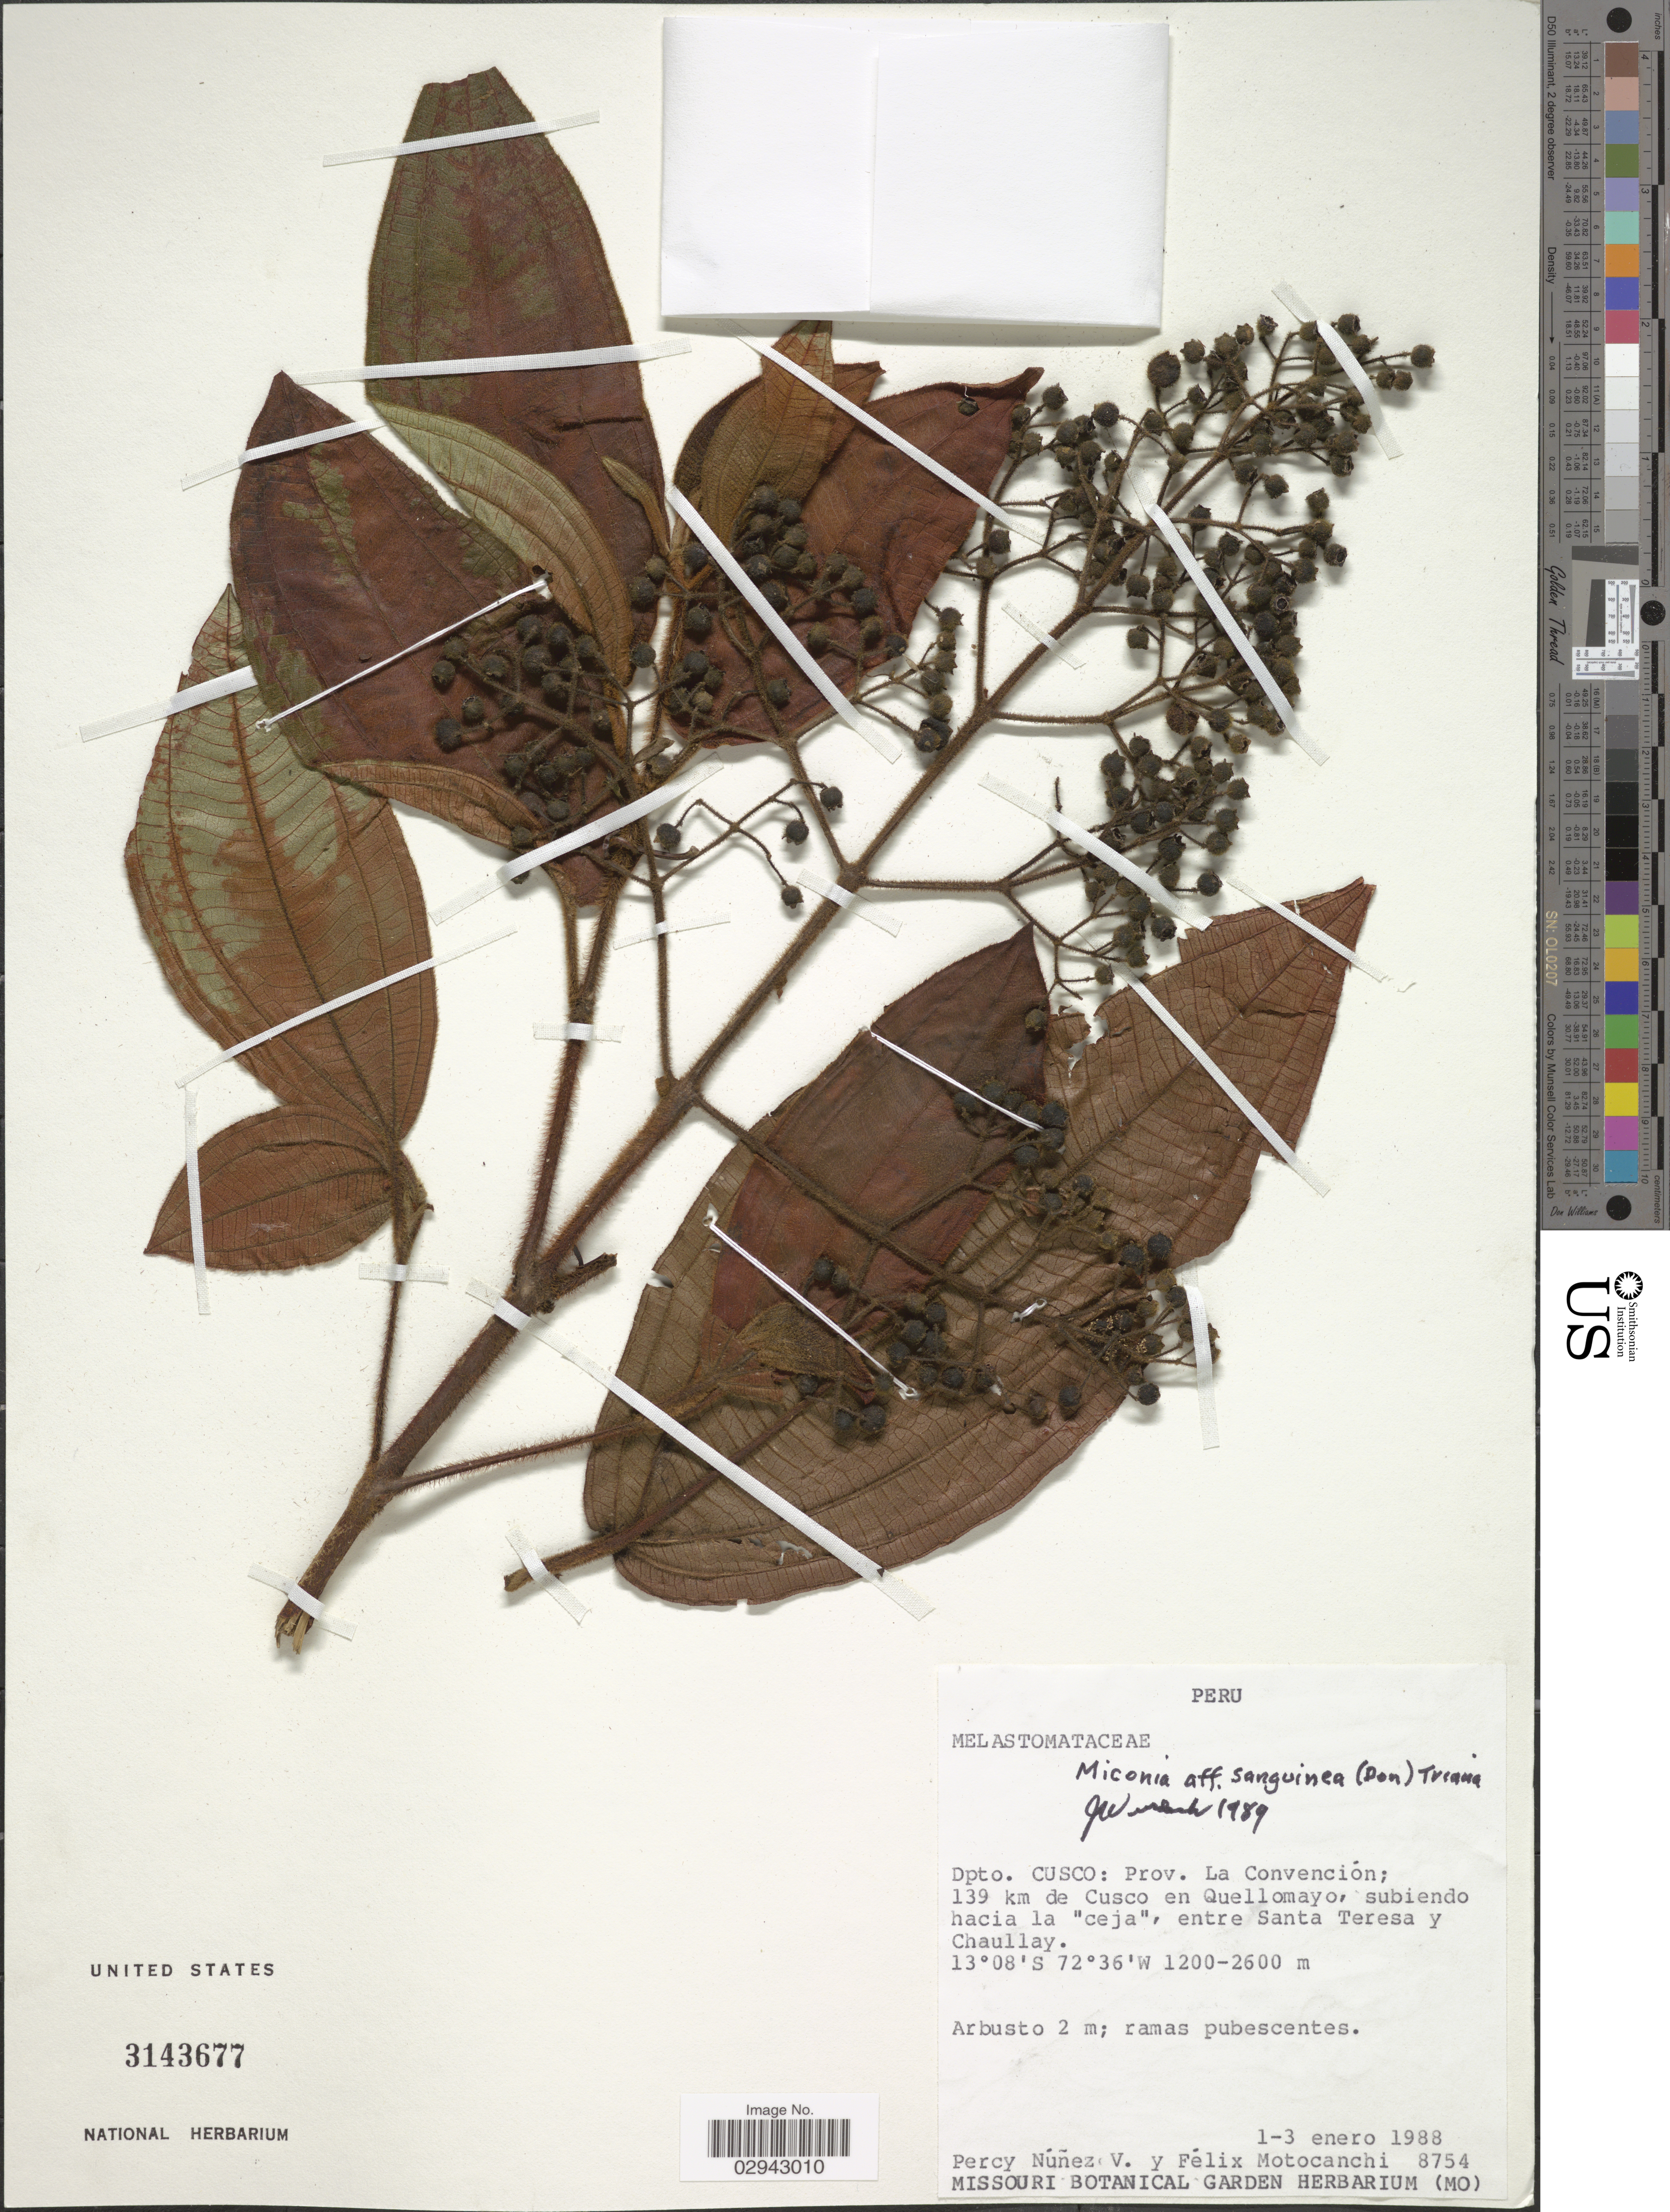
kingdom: Plantae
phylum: Tracheophyta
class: Magnoliopsida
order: Myrtales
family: Melastomataceae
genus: Miconia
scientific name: Miconia sanguinea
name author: (D. Don) Triana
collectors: P. Nuñez V. & F. Motocanchi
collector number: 8754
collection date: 1988-01-01/1988-01-03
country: Peru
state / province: Cusco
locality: Dpto. Cusco: La Convención; 139 km de Cusco en Quellomayo, subiendo hacia la "ceja", entre Santa Teresa y Chaullay.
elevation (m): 1200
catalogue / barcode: US 3143677